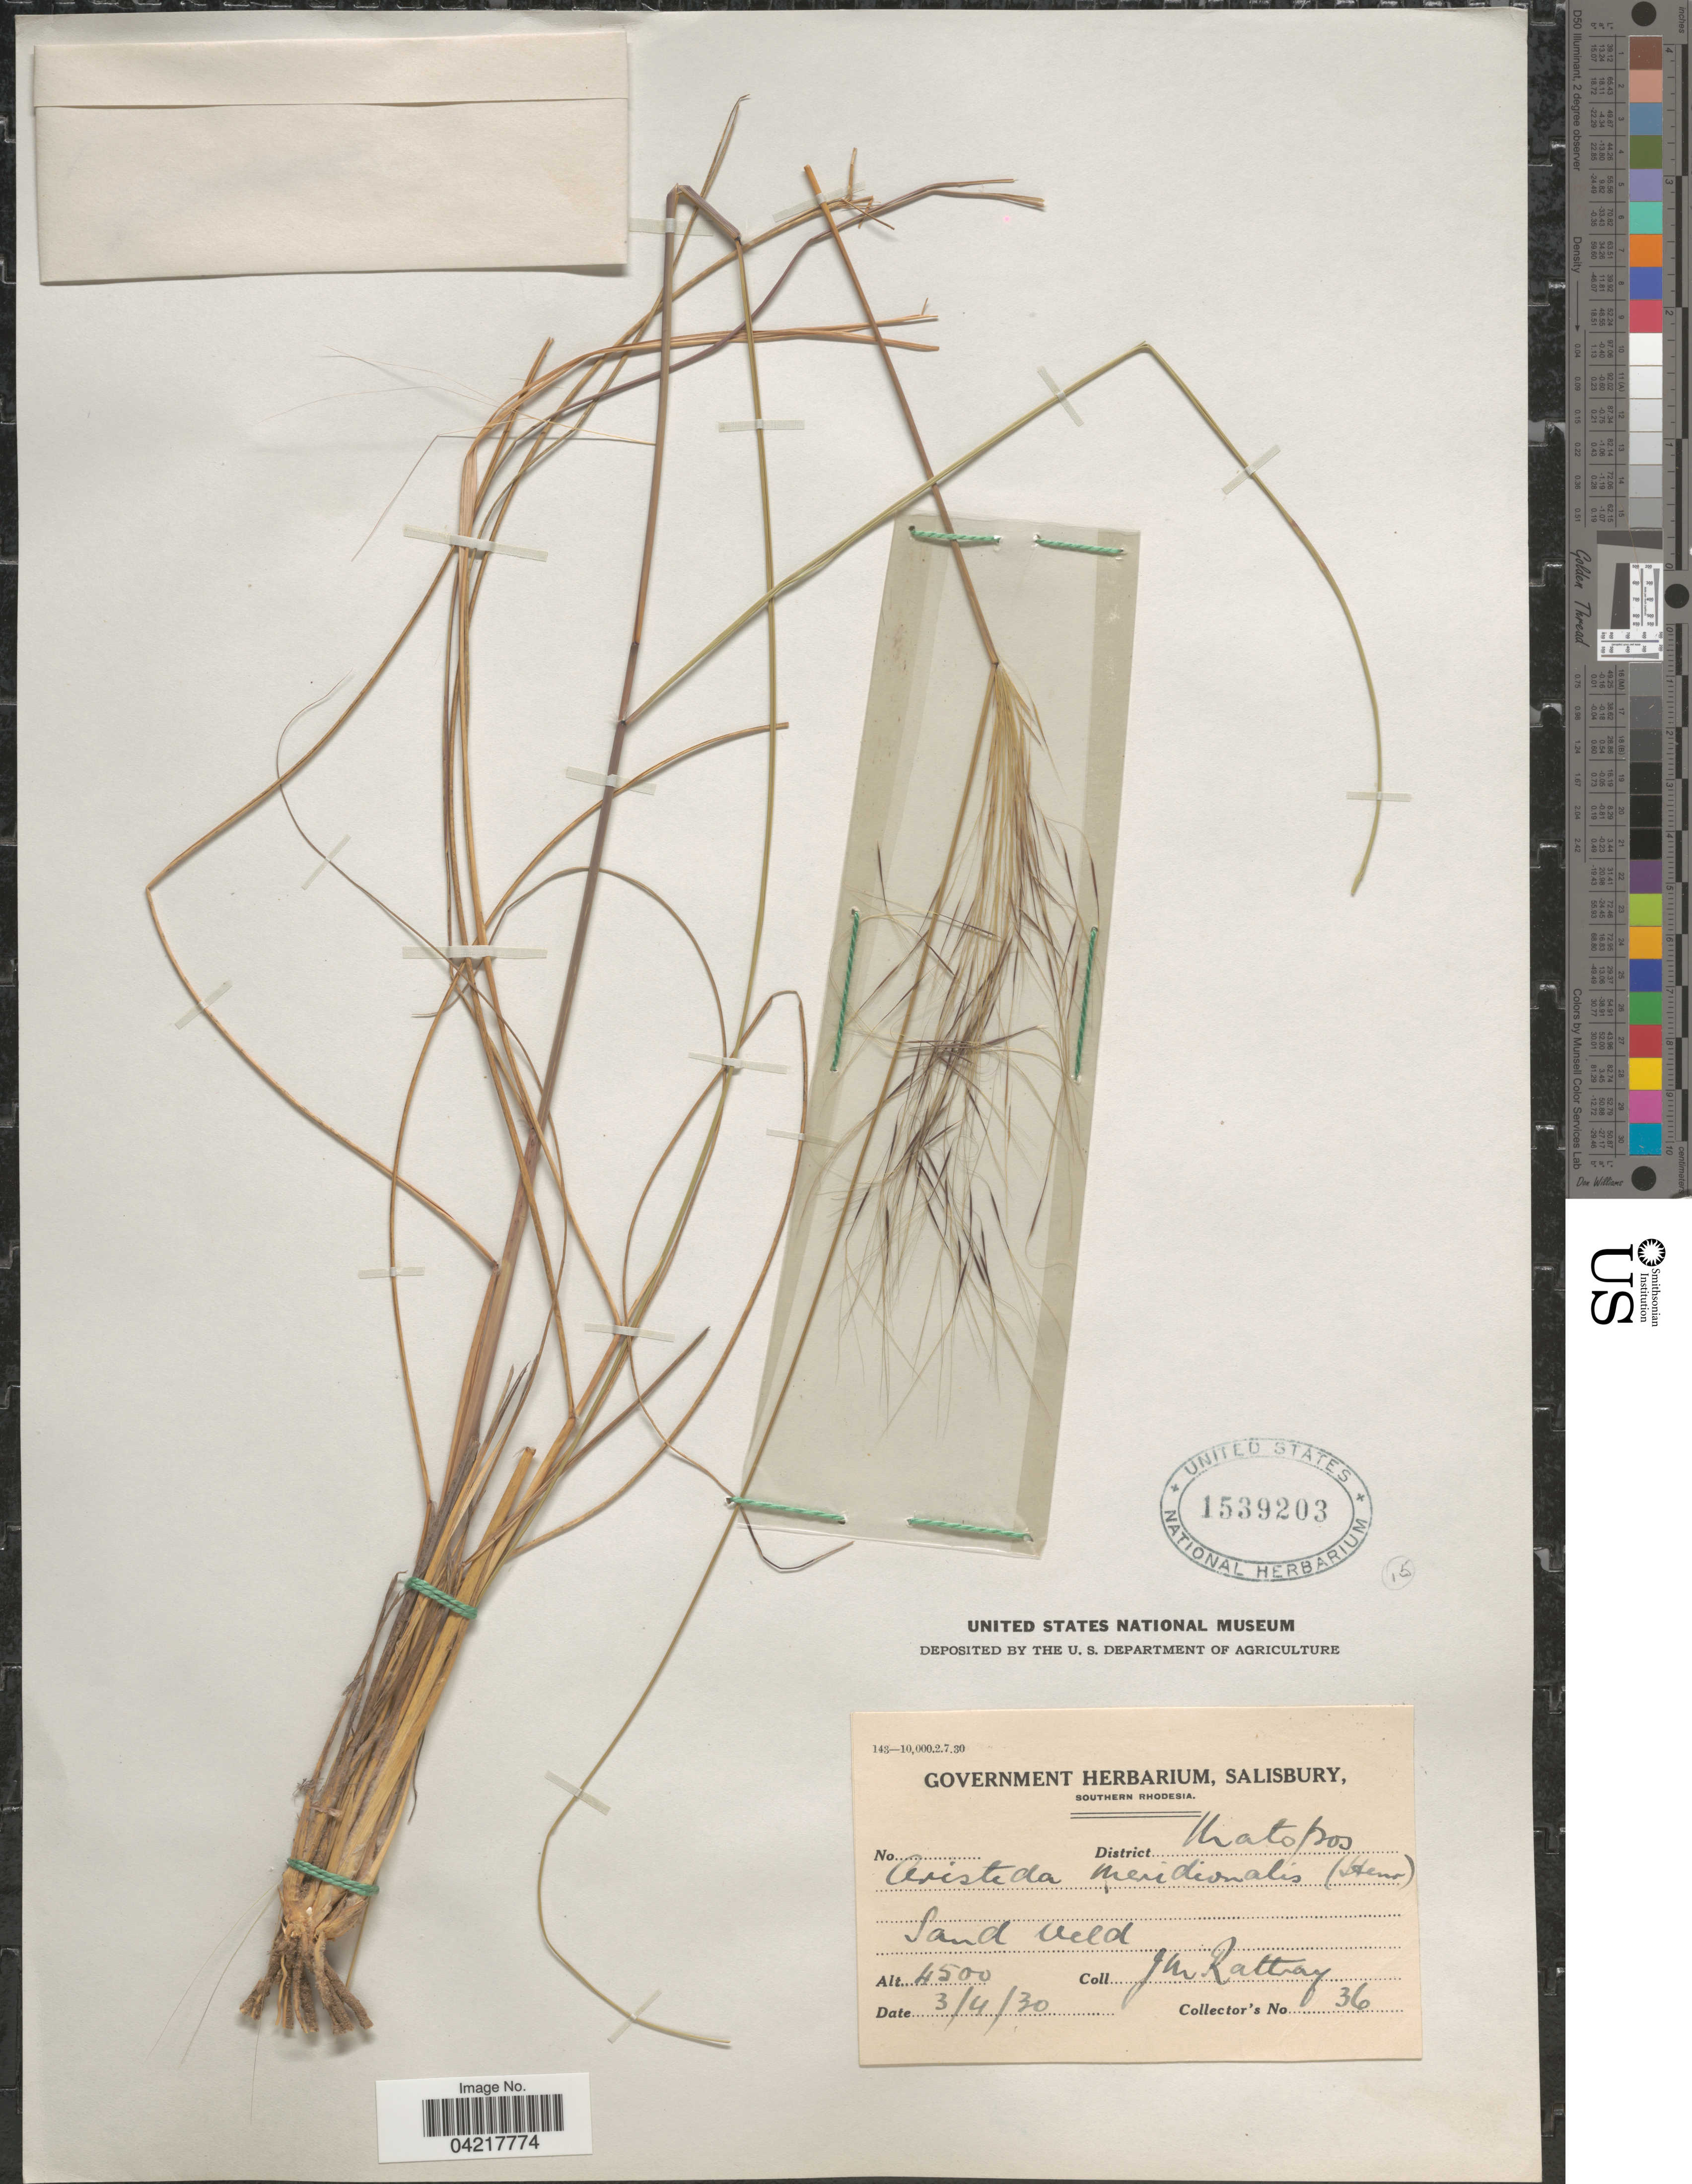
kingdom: Plantae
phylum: Tracheophyta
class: Liliopsida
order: Poales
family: Poaceae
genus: Aristida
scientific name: Aristida stipoides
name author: R. Br.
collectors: J. Rattray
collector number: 36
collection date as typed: Transcribed d/m/y: 3/4/30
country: Zimbabwe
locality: Southern Rhodesia. District Matopos. Sand veld.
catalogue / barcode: US 1539203